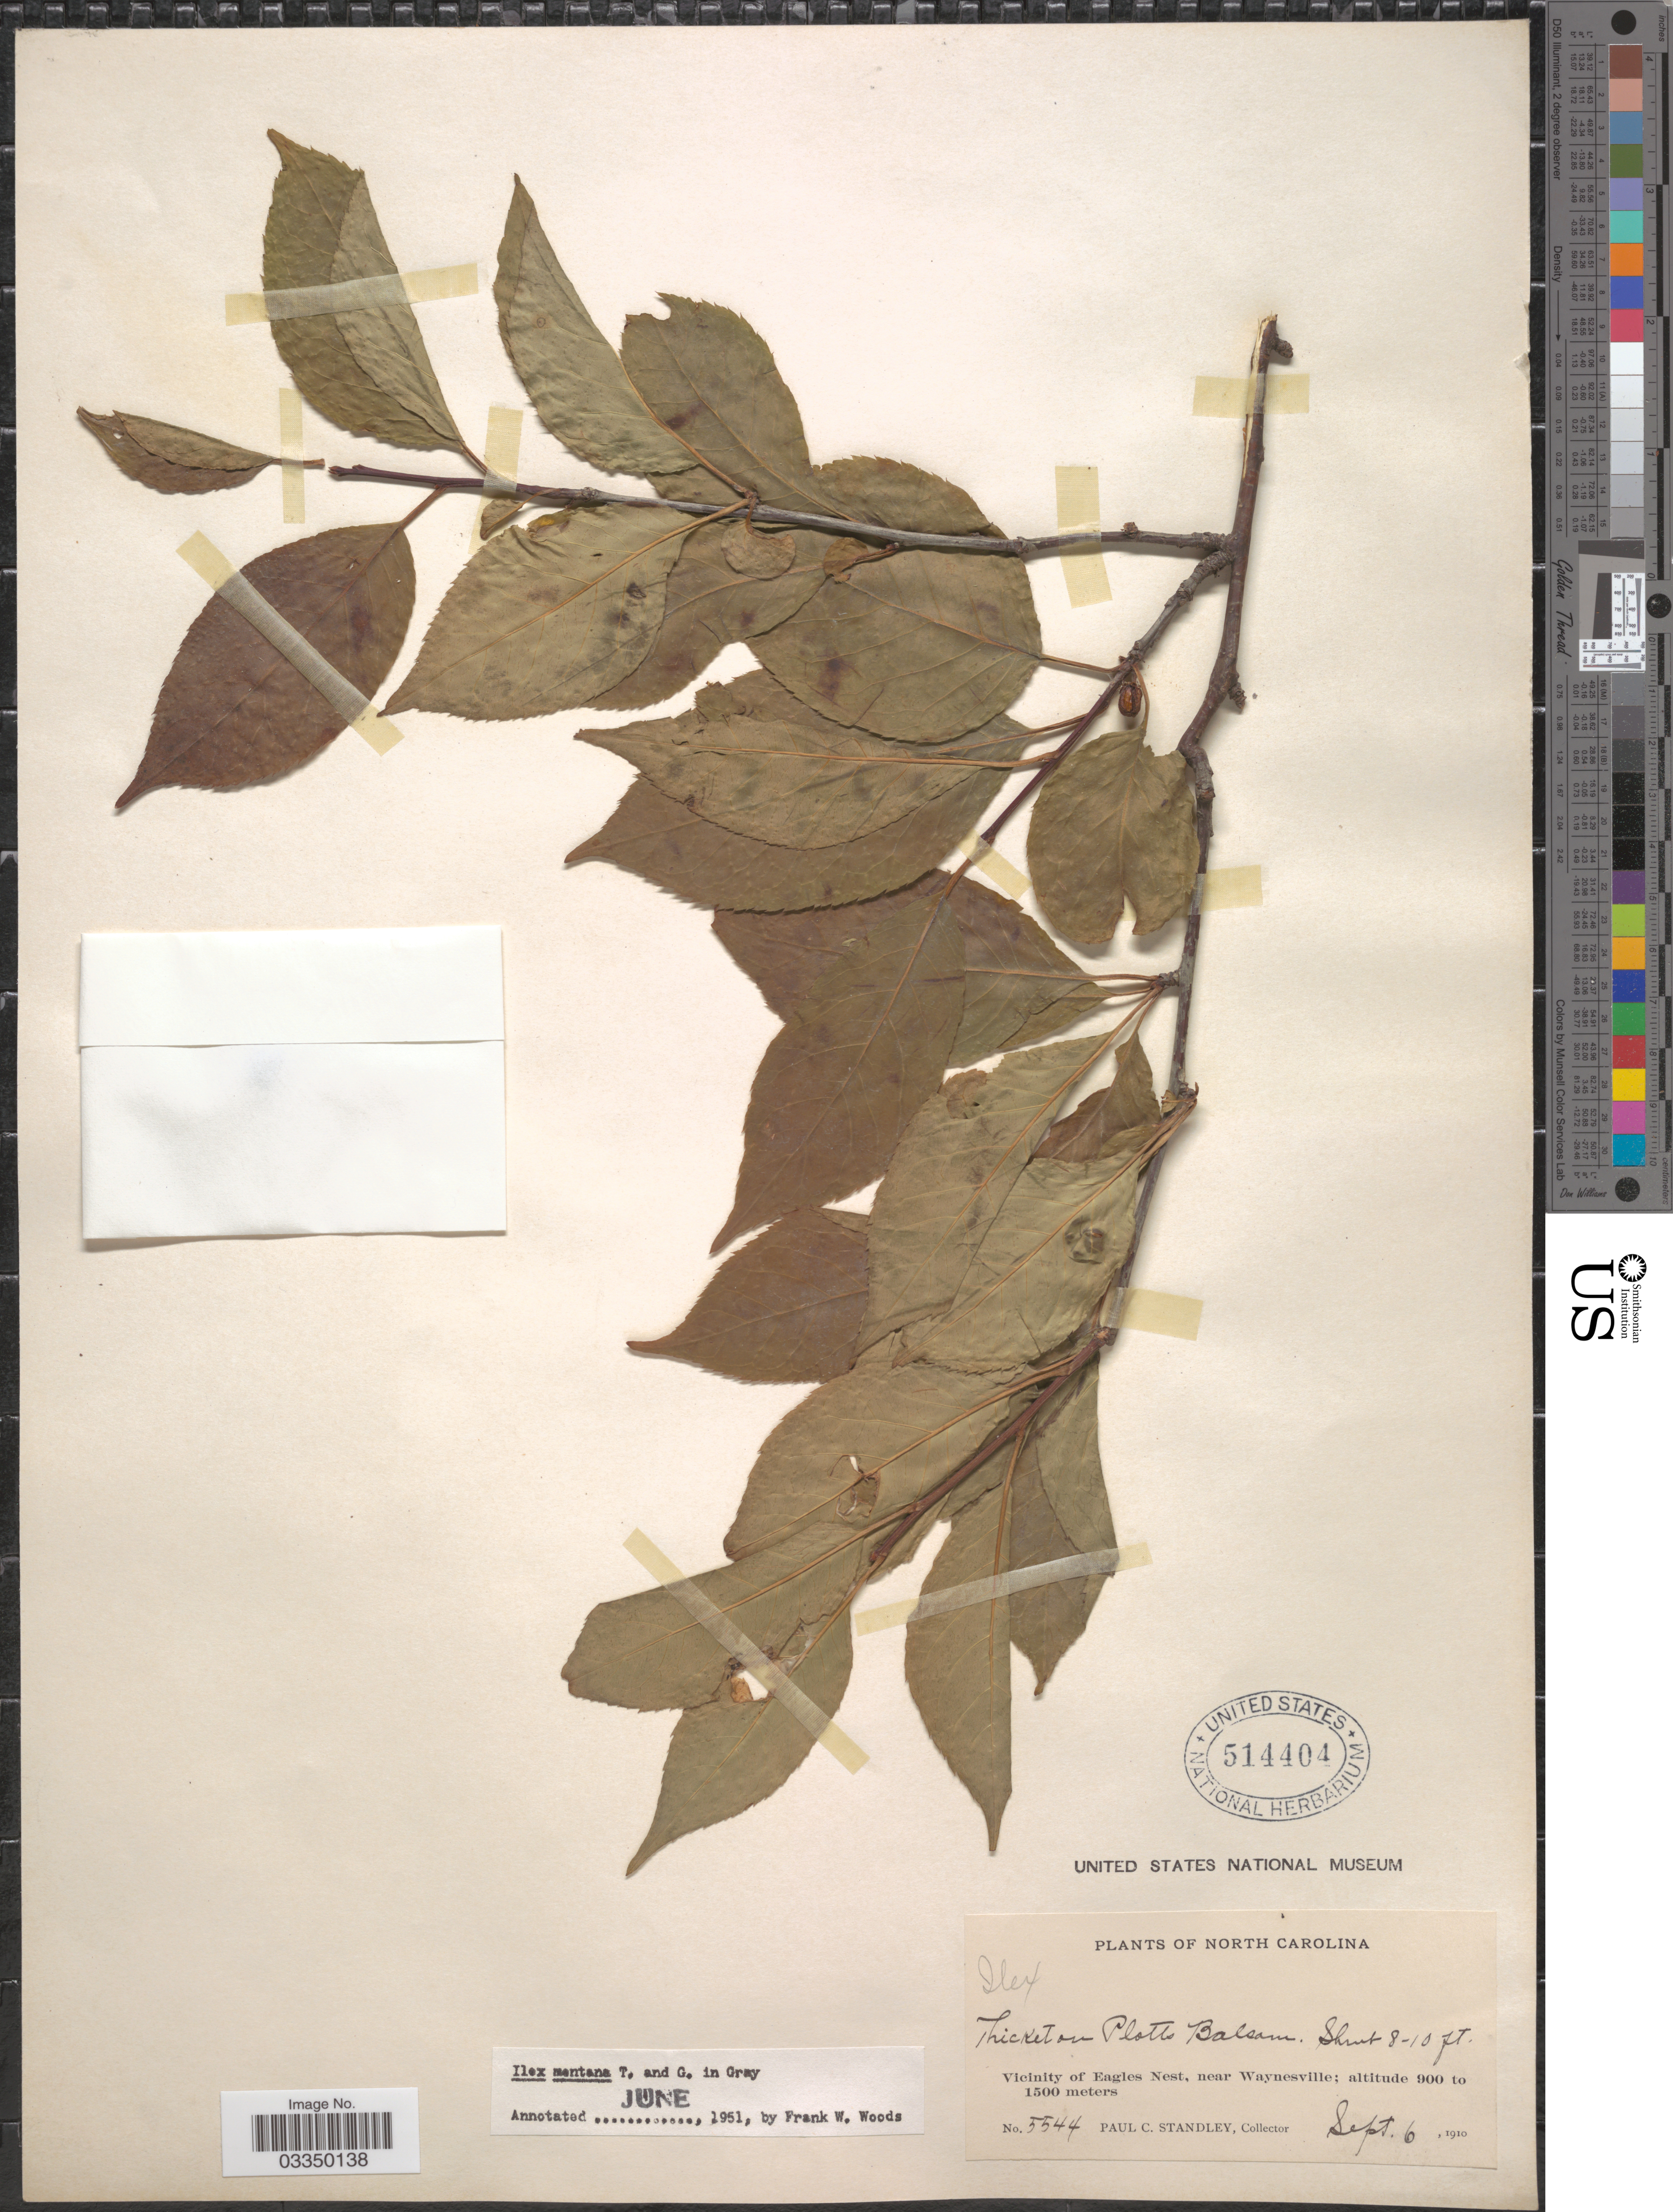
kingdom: Plantae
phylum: Tracheophyta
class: Magnoliopsida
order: Aquifoliales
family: Aquifoliaceae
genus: Ilex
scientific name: Ilex montana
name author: Torr. & A. Gray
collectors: P. C. Standley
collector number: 5544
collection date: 1910-09-06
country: United States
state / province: North Carolina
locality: Thickets on Plotts Balsam. Vicinity of Eagles Nest, near Waynesville.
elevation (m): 900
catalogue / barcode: US 514404